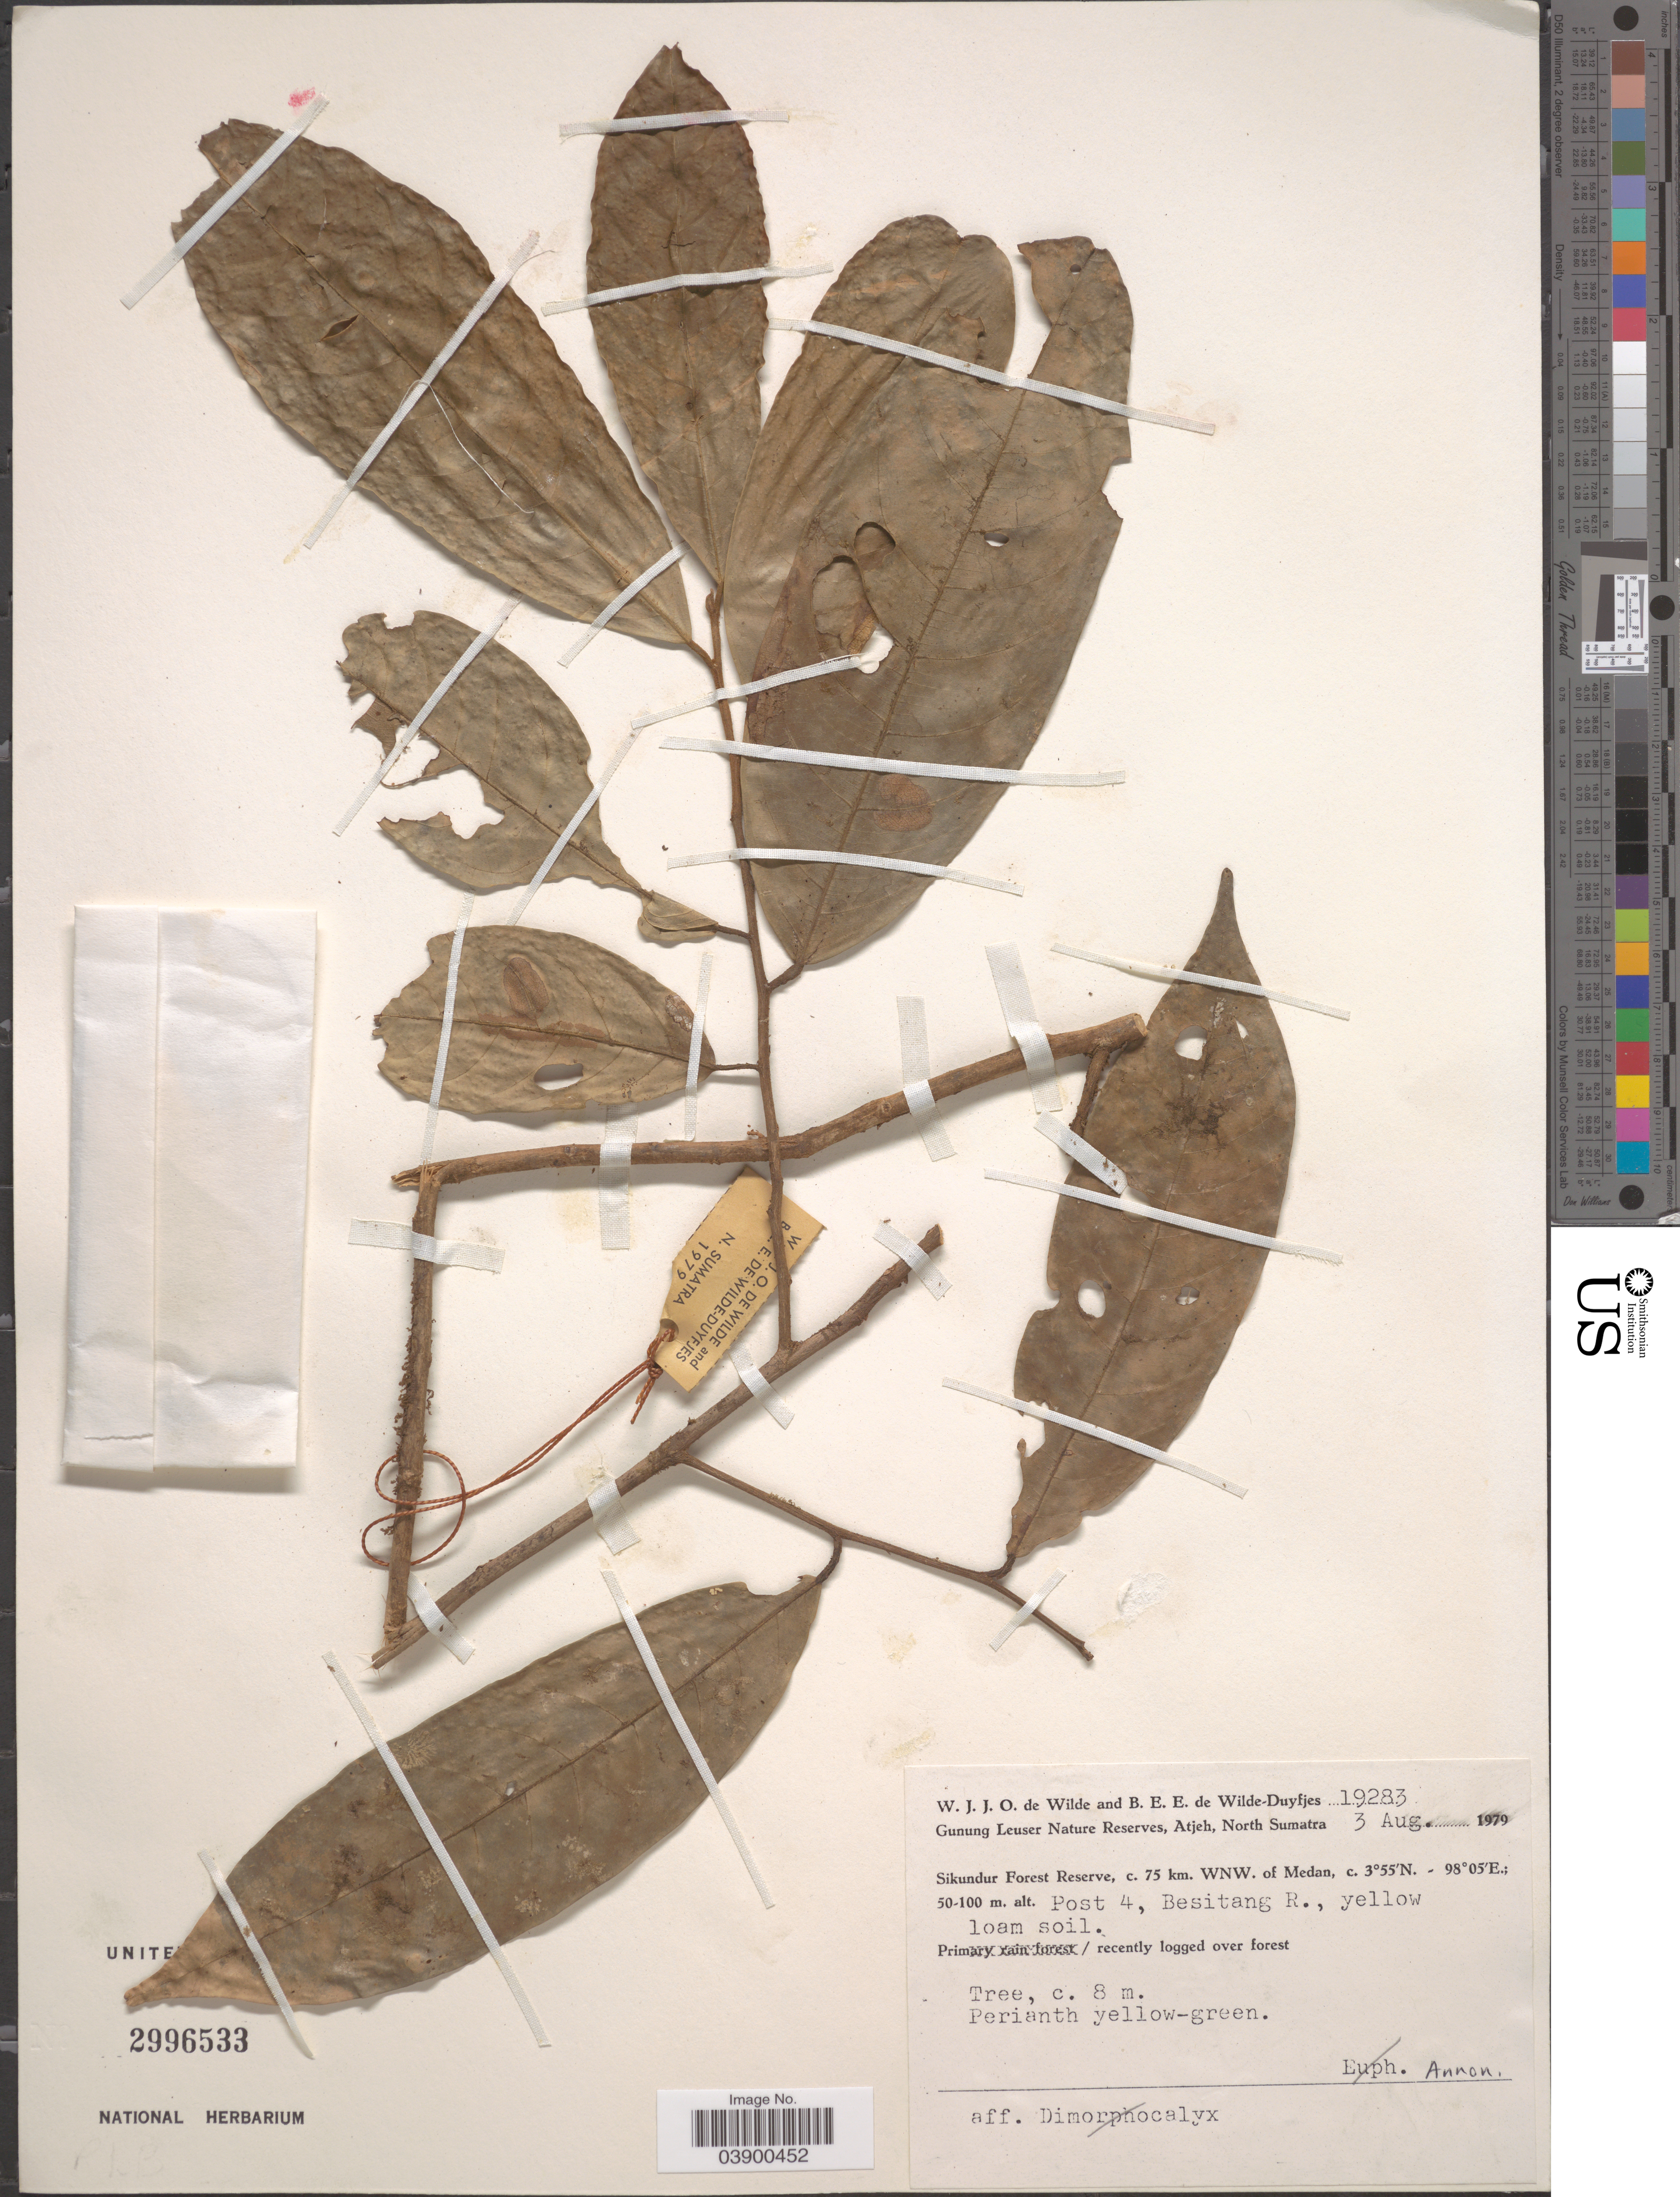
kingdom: Plantae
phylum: Tracheophyta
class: Magnoliopsida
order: Magnoliales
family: Annonaceae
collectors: W. J. de Wilde & B. E. de Wilde-Duyfjes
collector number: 19283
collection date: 1979-08-03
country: Indonesia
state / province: Sumatra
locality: Gunung Leuser Nature Reserves, Atjeh, North Sumatra. Sikundus Forest Reserve, c. 75 km. WNW. of Medan. Post 4, Besitang R.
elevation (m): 50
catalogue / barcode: US 2996533